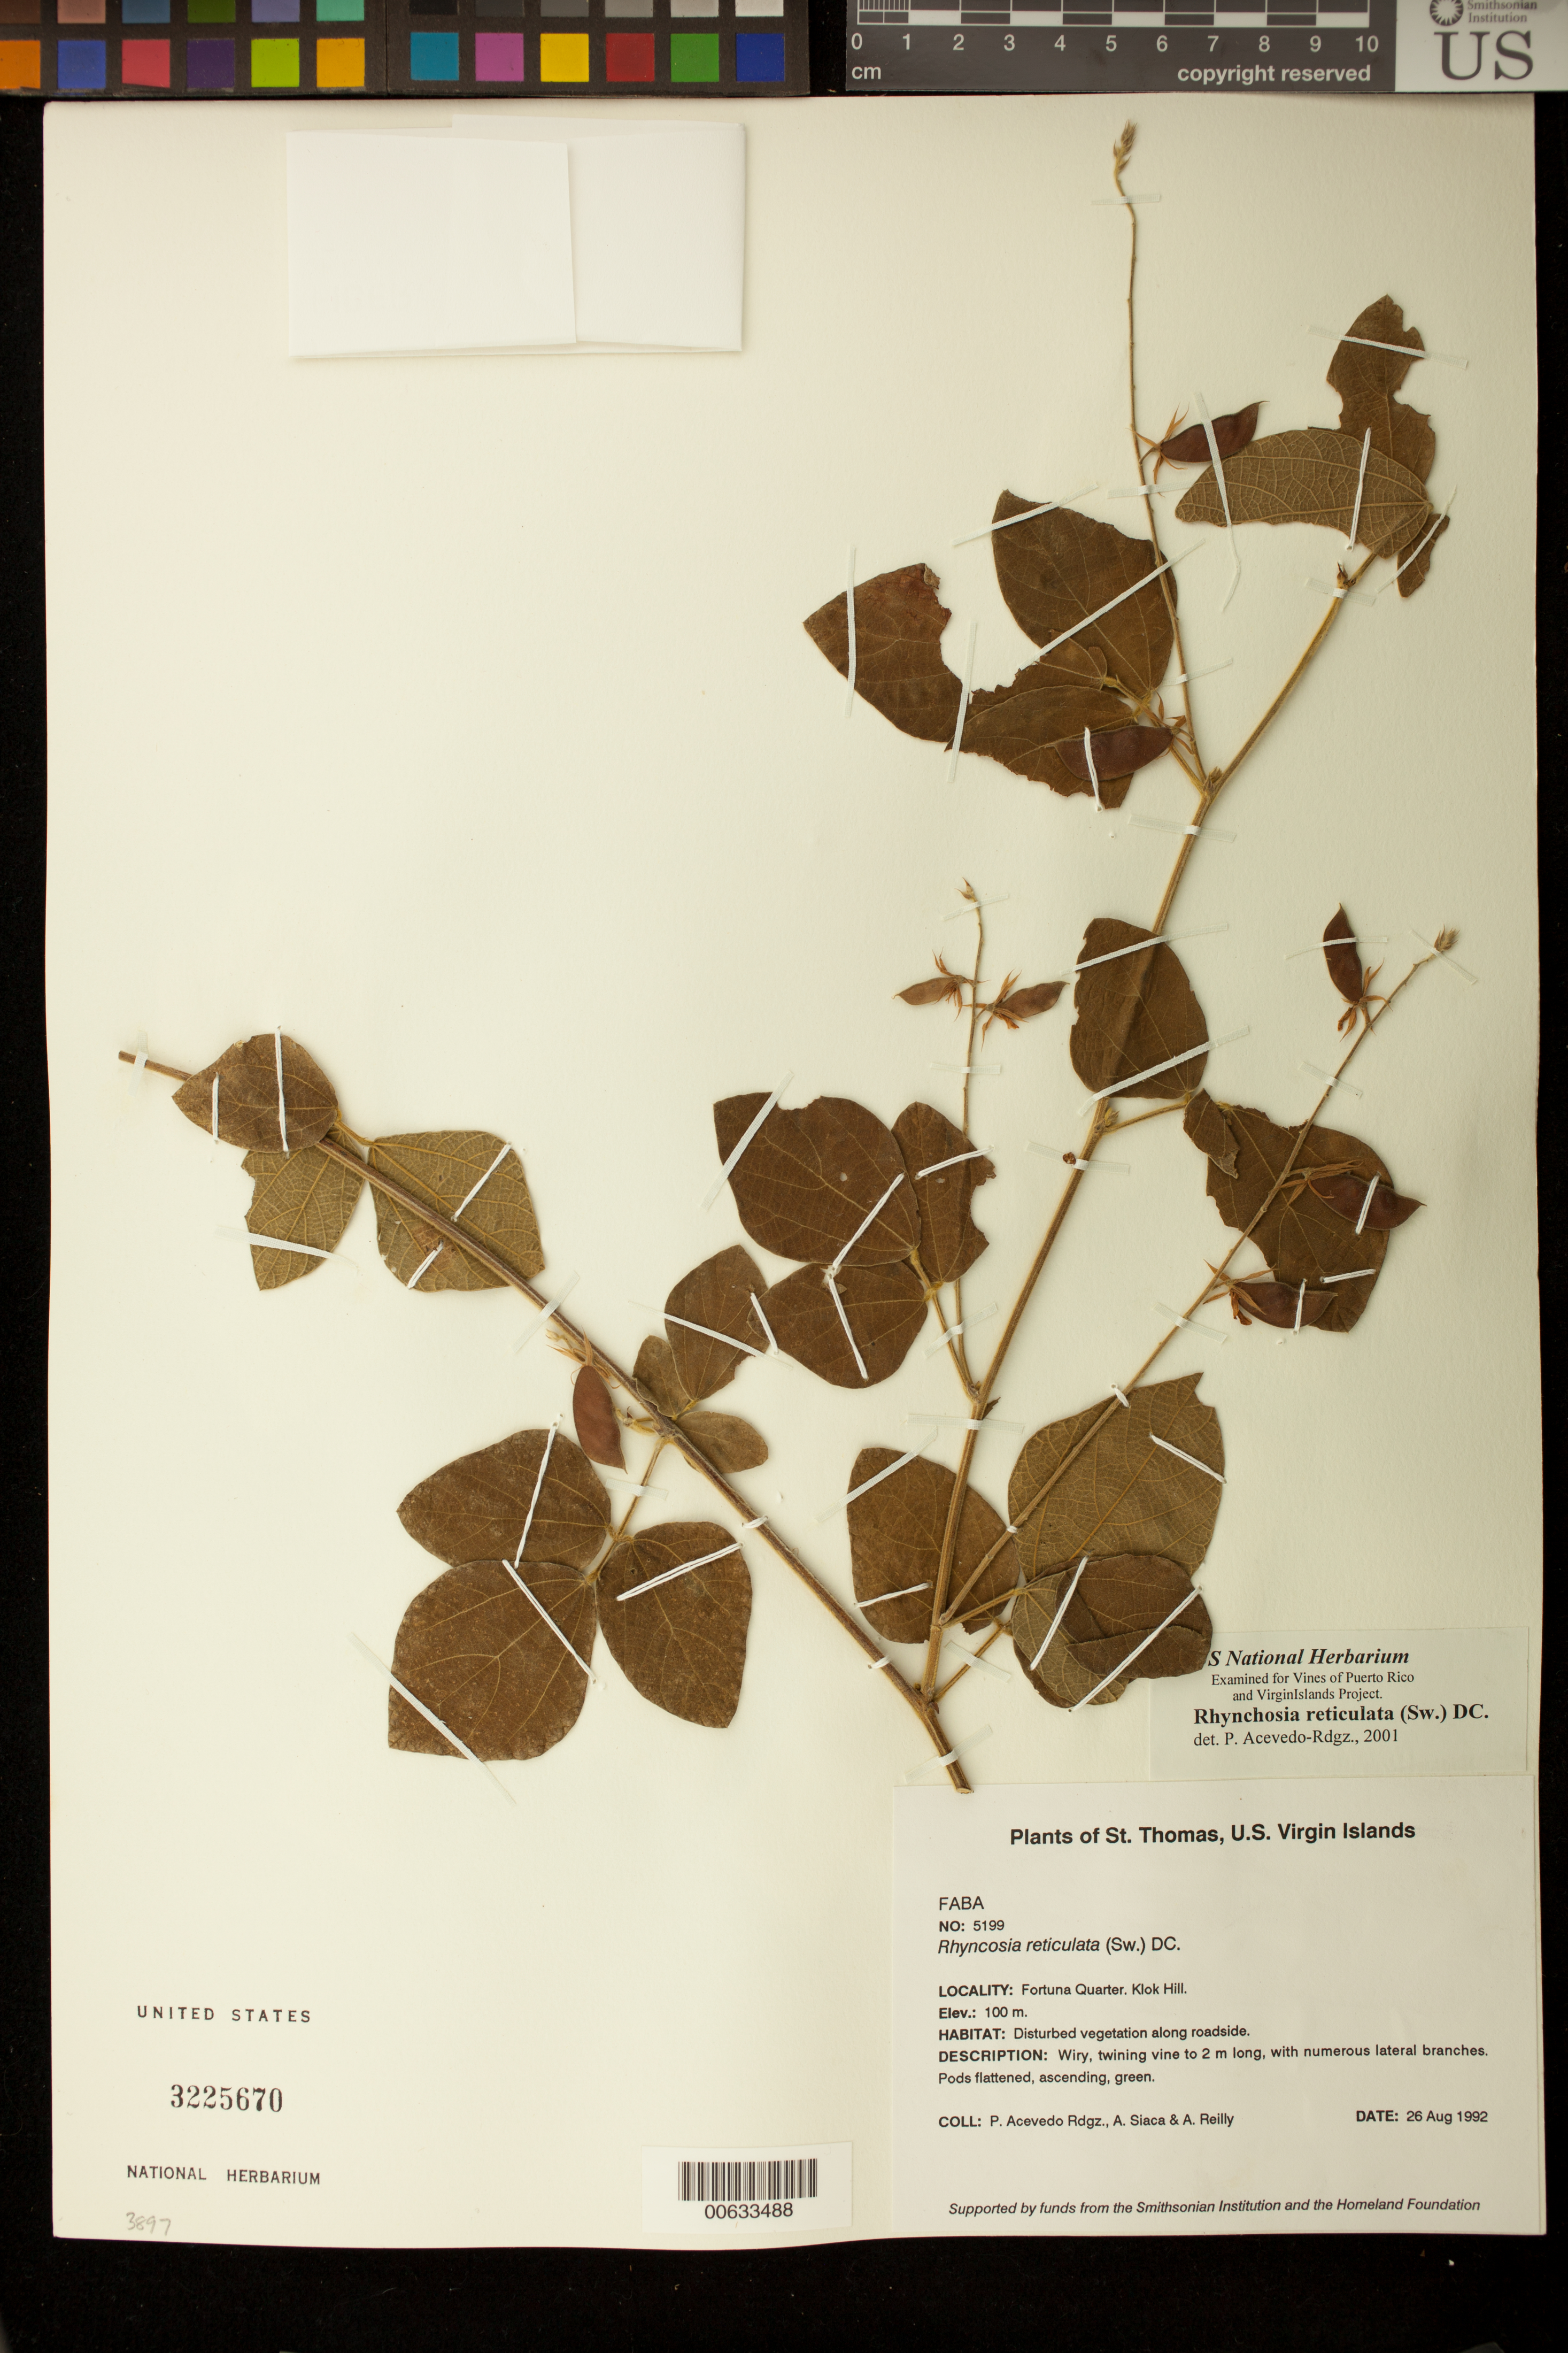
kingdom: Plantae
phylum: Tracheophyta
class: Magnoliopsida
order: Fabales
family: Fabaceae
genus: Rhynchosia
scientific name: Rhynchosia reticulata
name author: (Sw.) DC.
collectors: P. Acevedo-Rodr., A. Siaca & A. Reilly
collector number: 5199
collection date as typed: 26 Aug 1992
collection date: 1992-08-26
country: U.S. Virgin Islands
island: St. Thomas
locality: Fortuna Quarter. Klok Hill.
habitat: Disturbed vegetation along roadside.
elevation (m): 100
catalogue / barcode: US 3225670